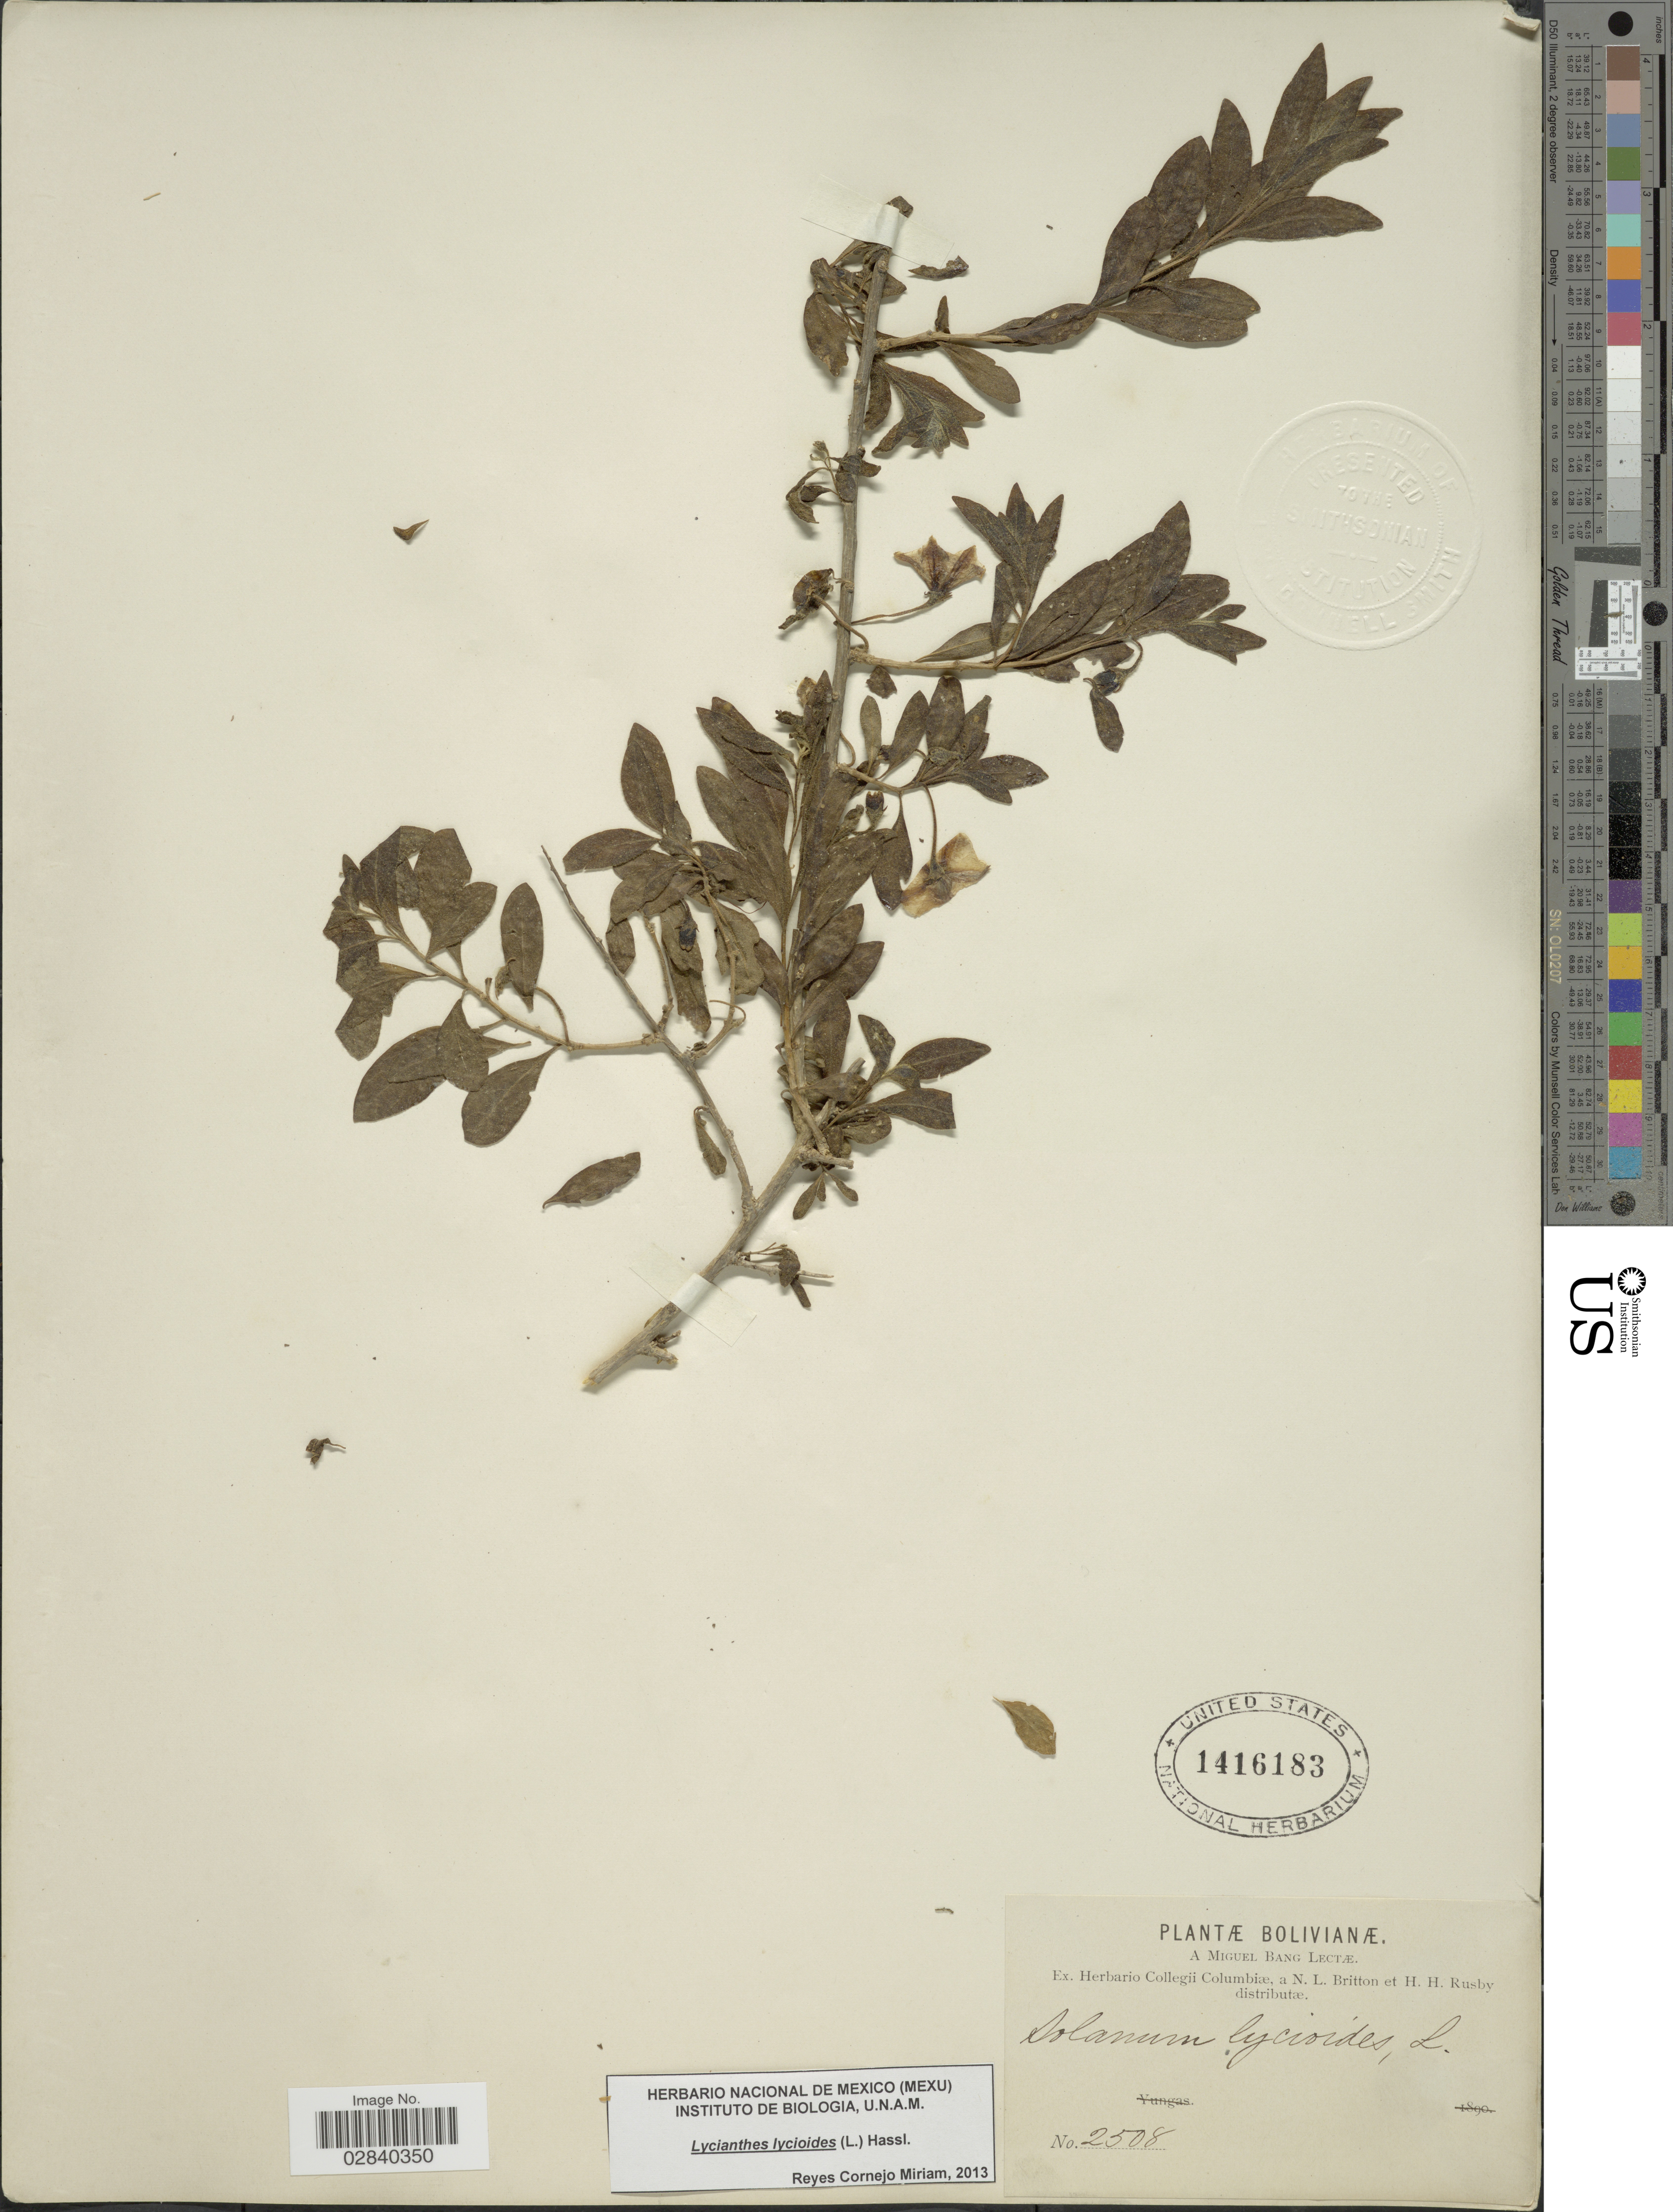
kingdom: Plantae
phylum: Tracheophyta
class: Magnoliopsida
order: Solanales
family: Solanaceae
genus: Lycianthes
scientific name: Lycianthes lycioides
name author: (L.) Hassl.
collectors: M. Bang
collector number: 2508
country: Bolivia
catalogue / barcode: US 1416183